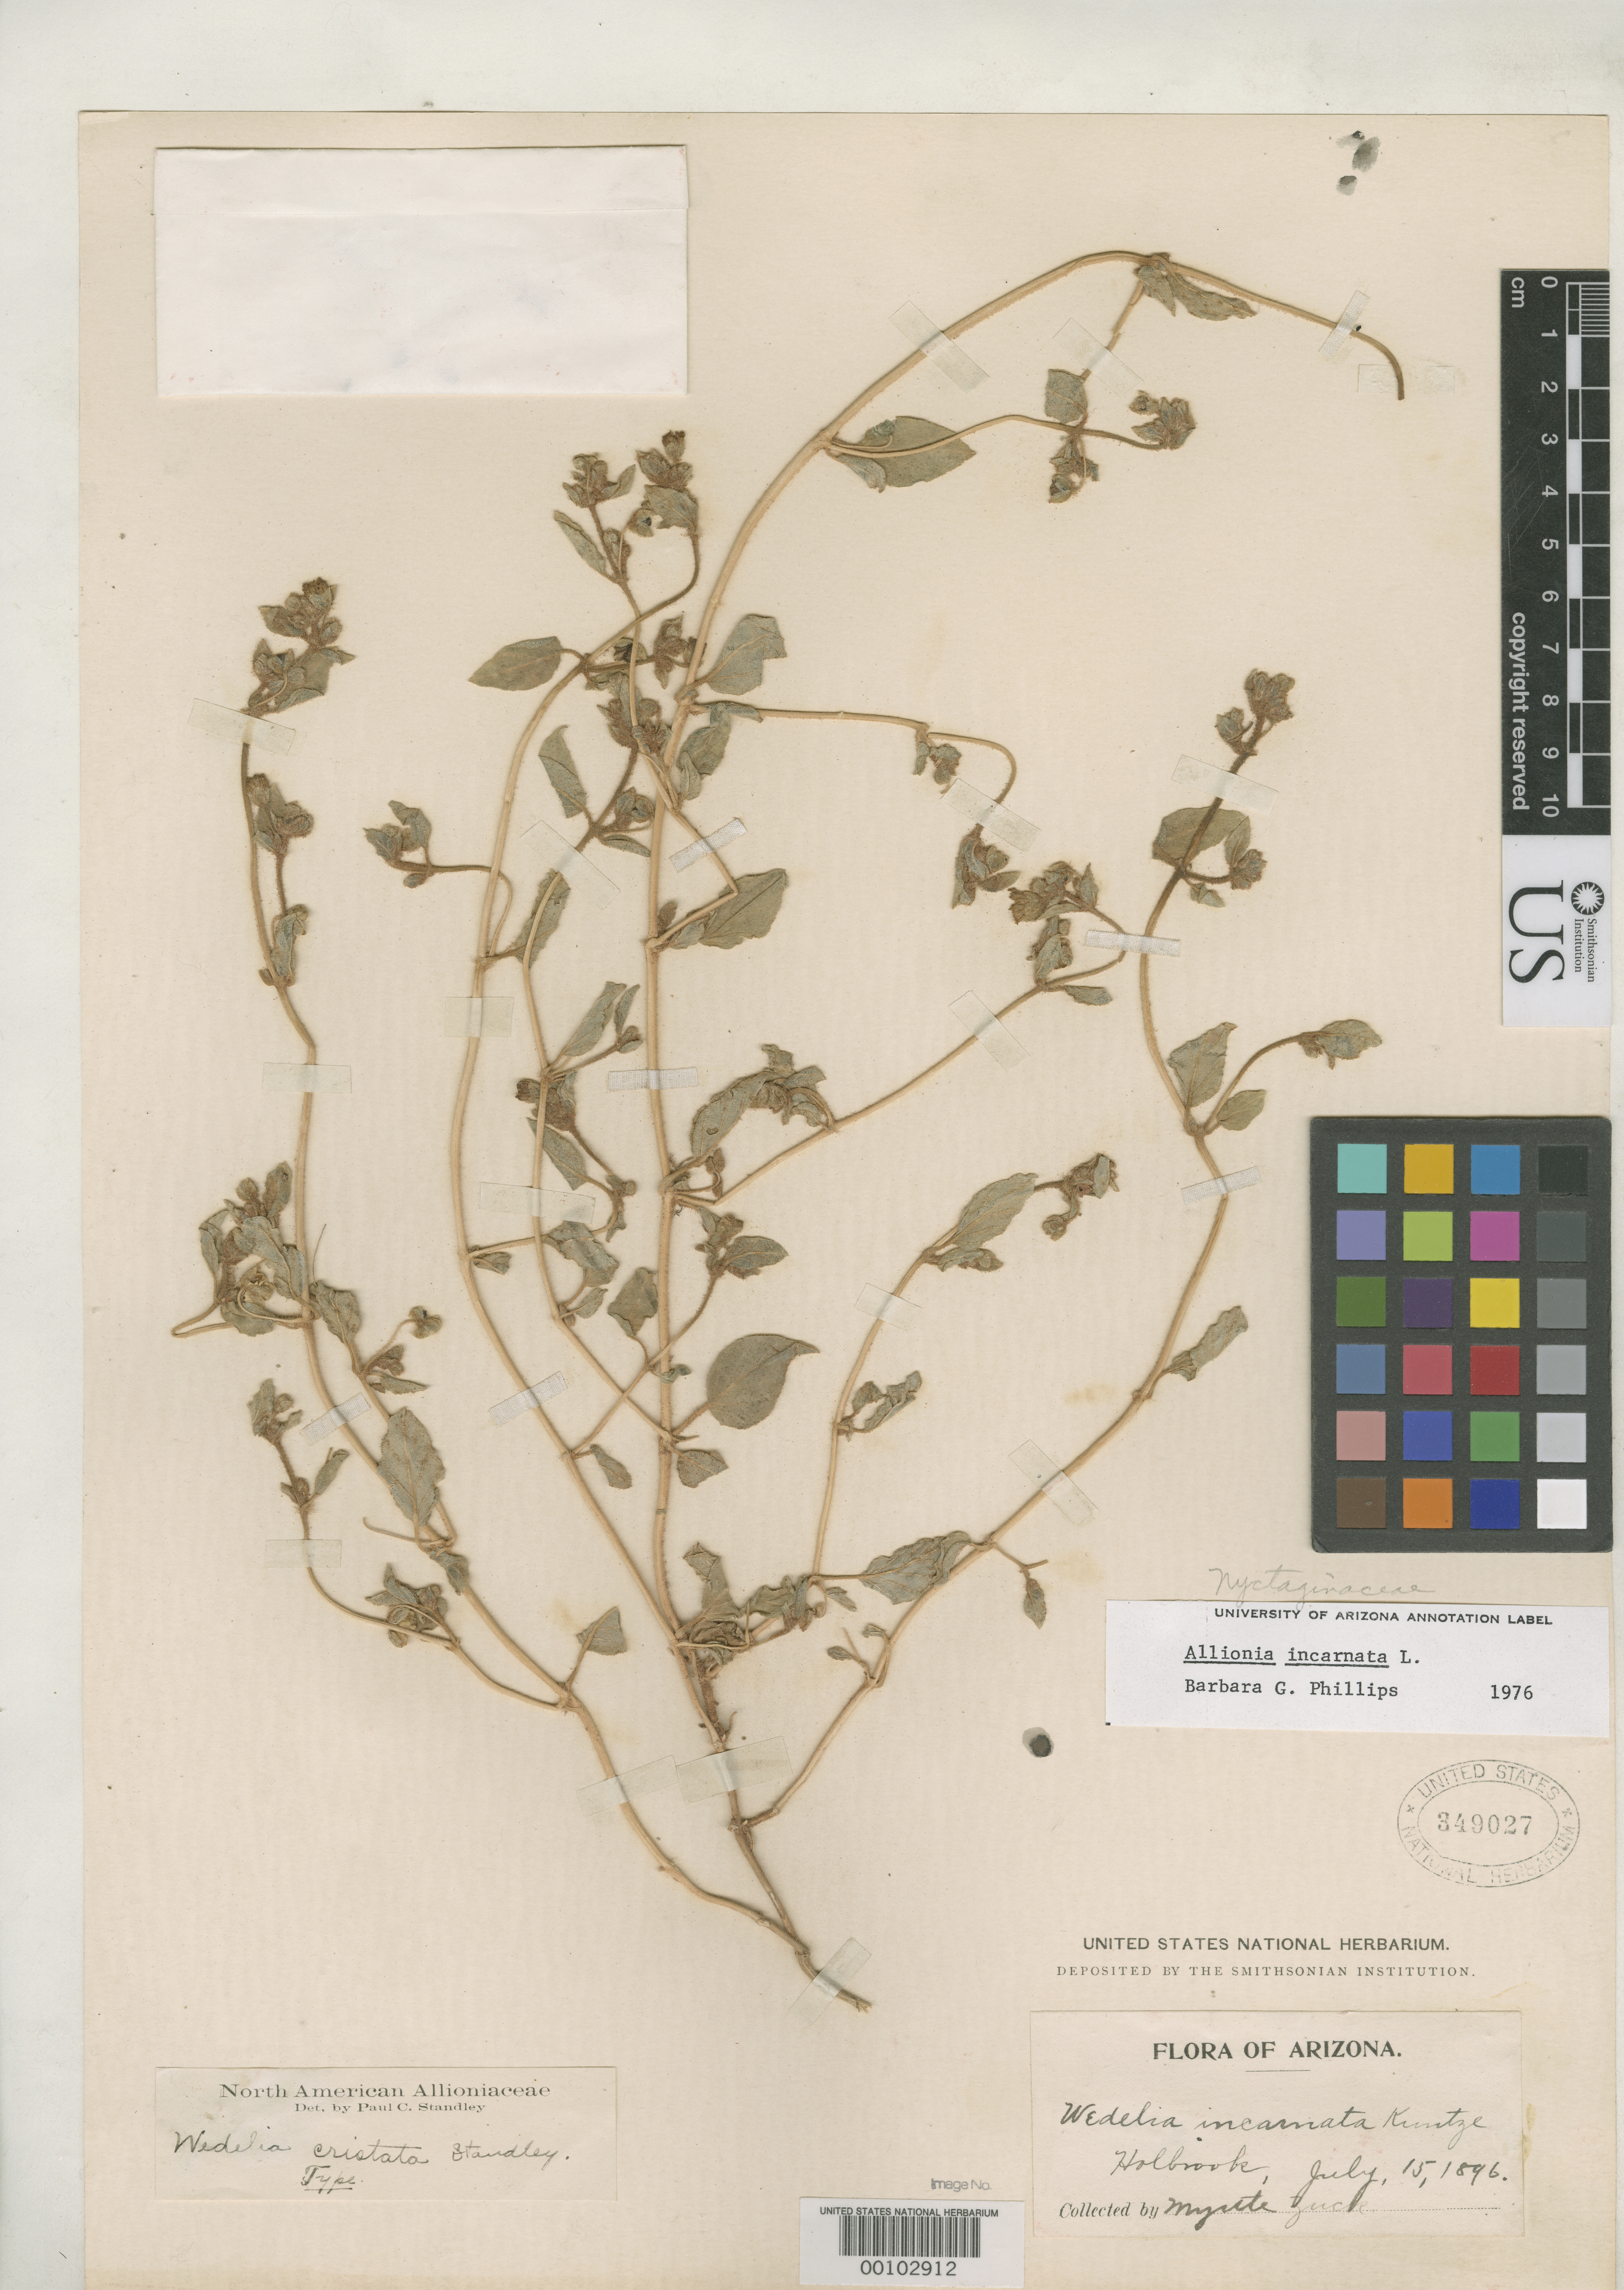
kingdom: Plantae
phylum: Tracheophyta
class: Magnoliopsida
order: Caryophyllales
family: Nyctaginaceae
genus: Wedelia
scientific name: Wedelia cristata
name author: Standl.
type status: Holotype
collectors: M. Zuck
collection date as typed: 15 Jul 1896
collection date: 1896-07-15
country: United States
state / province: Arizona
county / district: Mohave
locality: Holbrook.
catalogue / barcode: US 349027